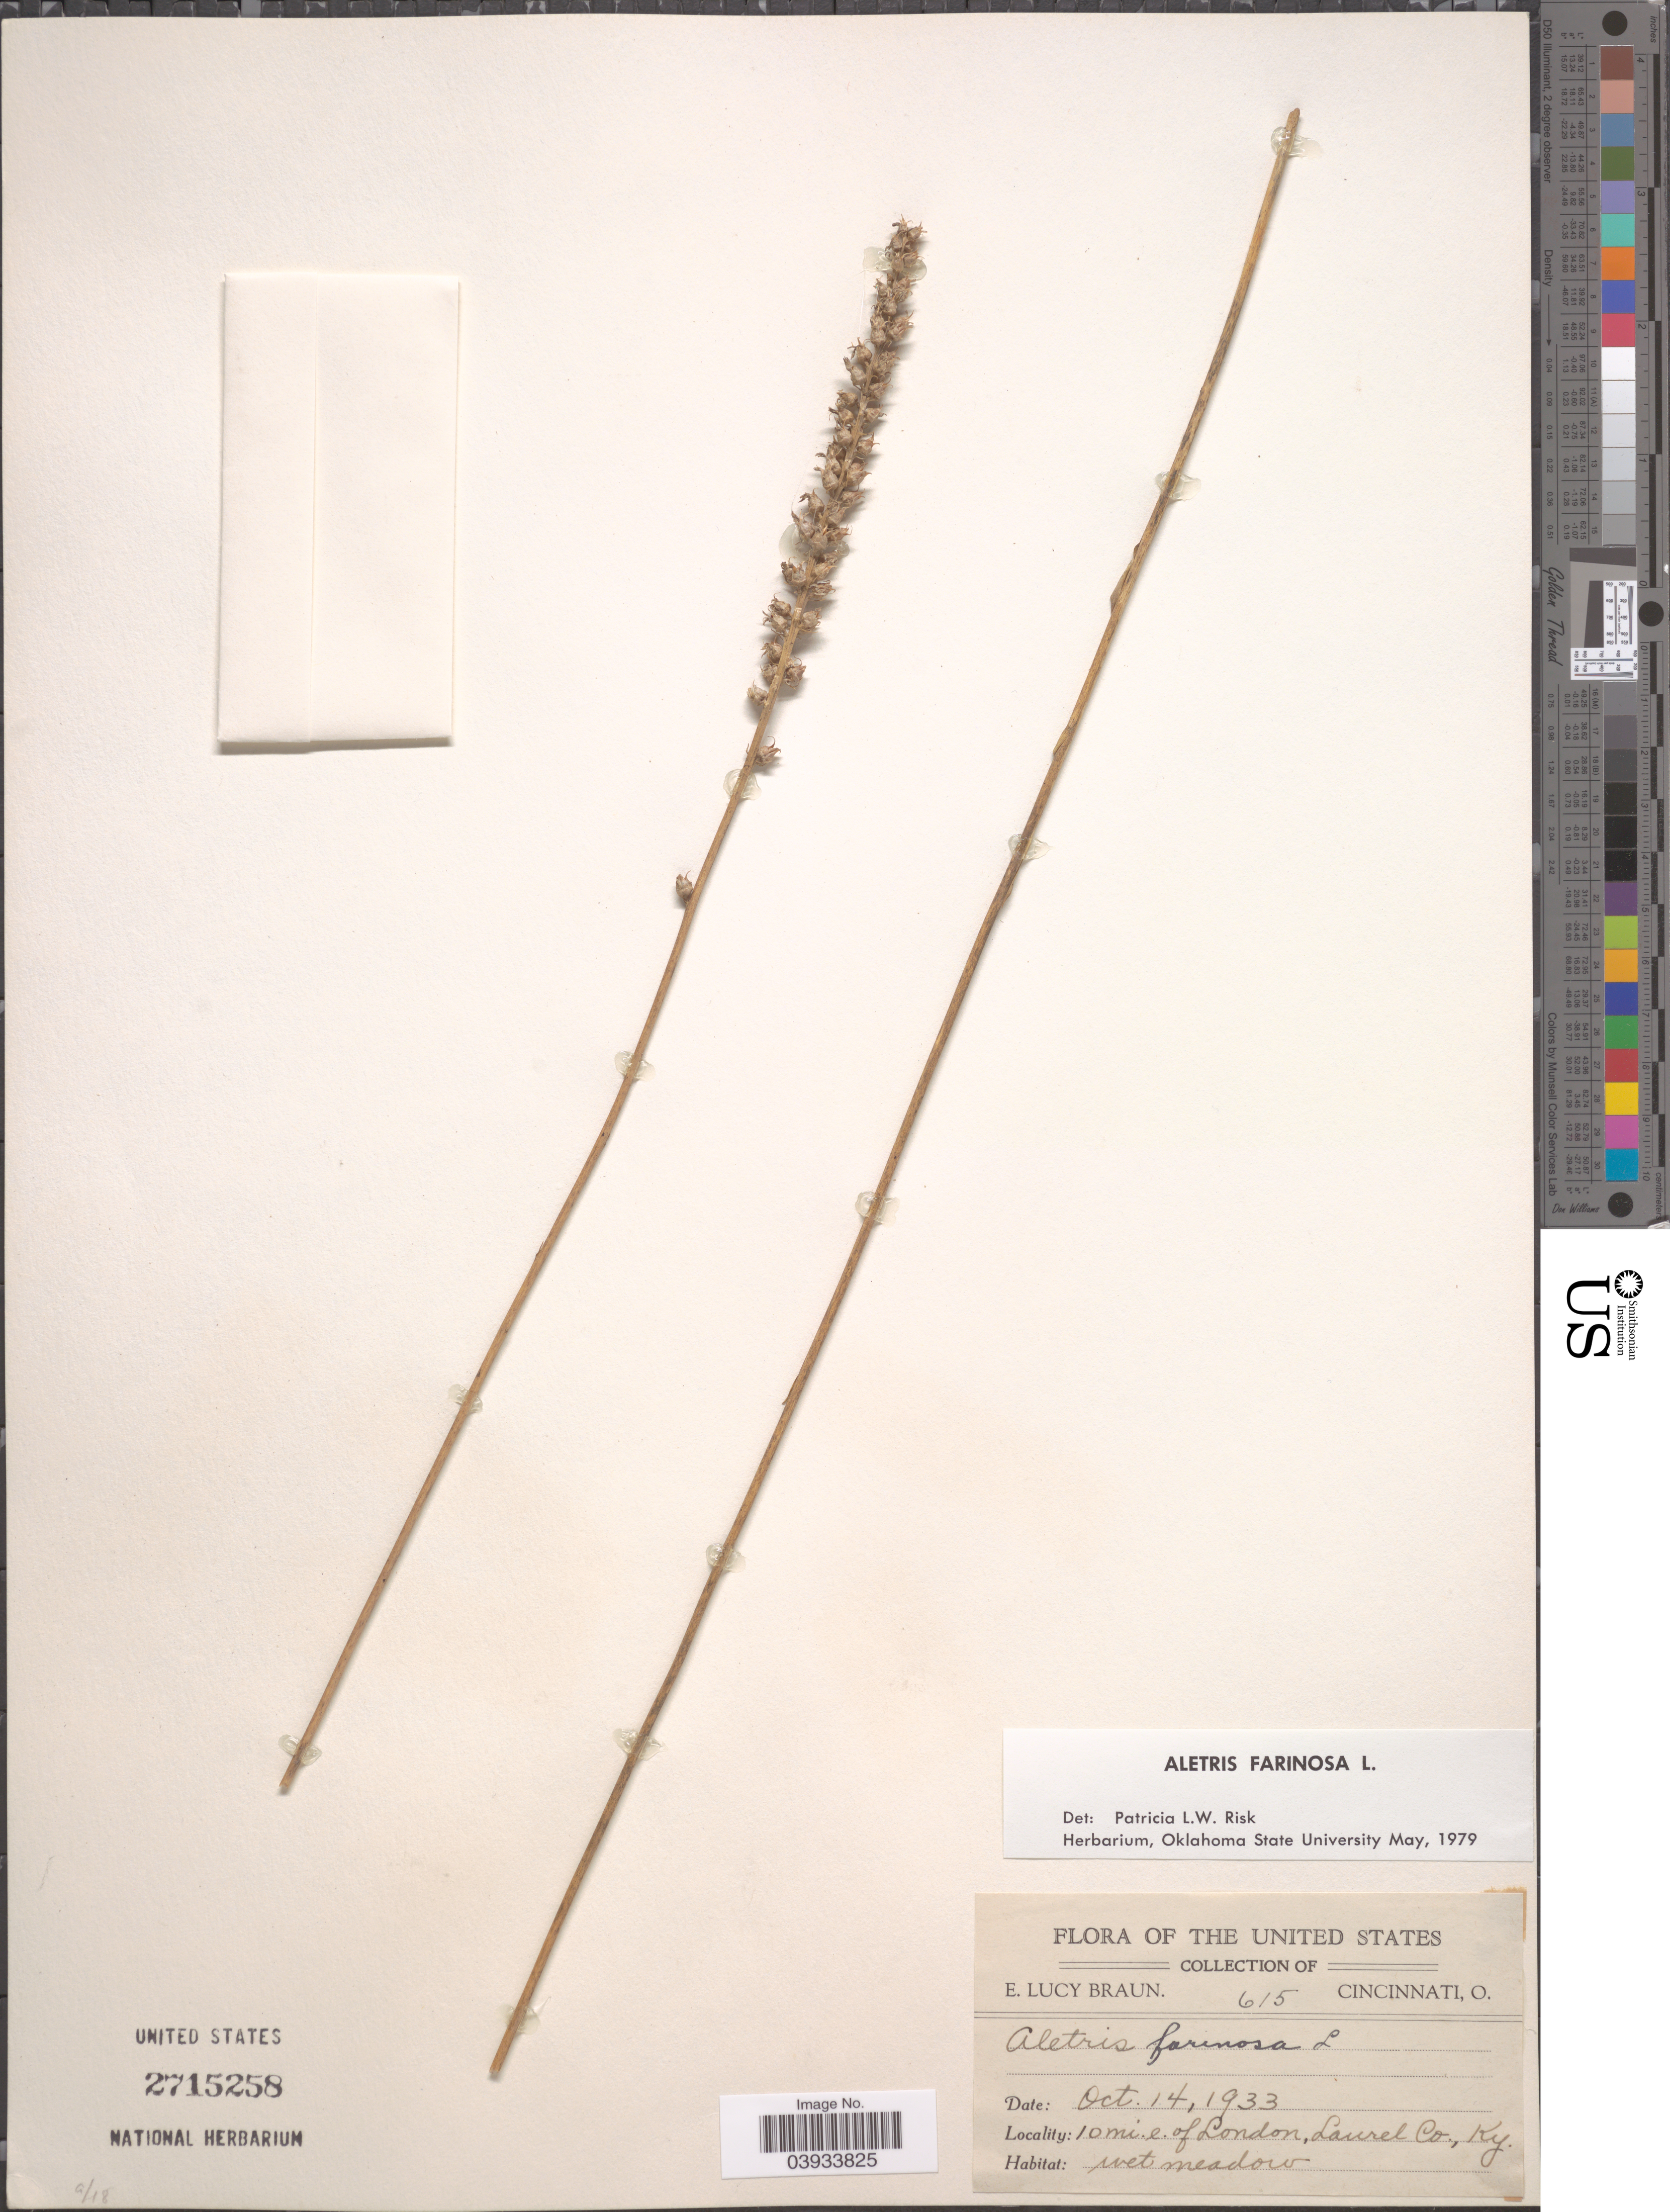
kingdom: Plantae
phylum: Tracheophyta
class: Liliopsida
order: Dioscoreales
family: Nartheciaceae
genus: Aletris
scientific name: Aletris farinosa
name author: L.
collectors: E. L. Braun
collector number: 615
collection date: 1933-10-14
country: United States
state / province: Kentucky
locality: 10 mi. e. of London, Laurel Co.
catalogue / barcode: US 2715258